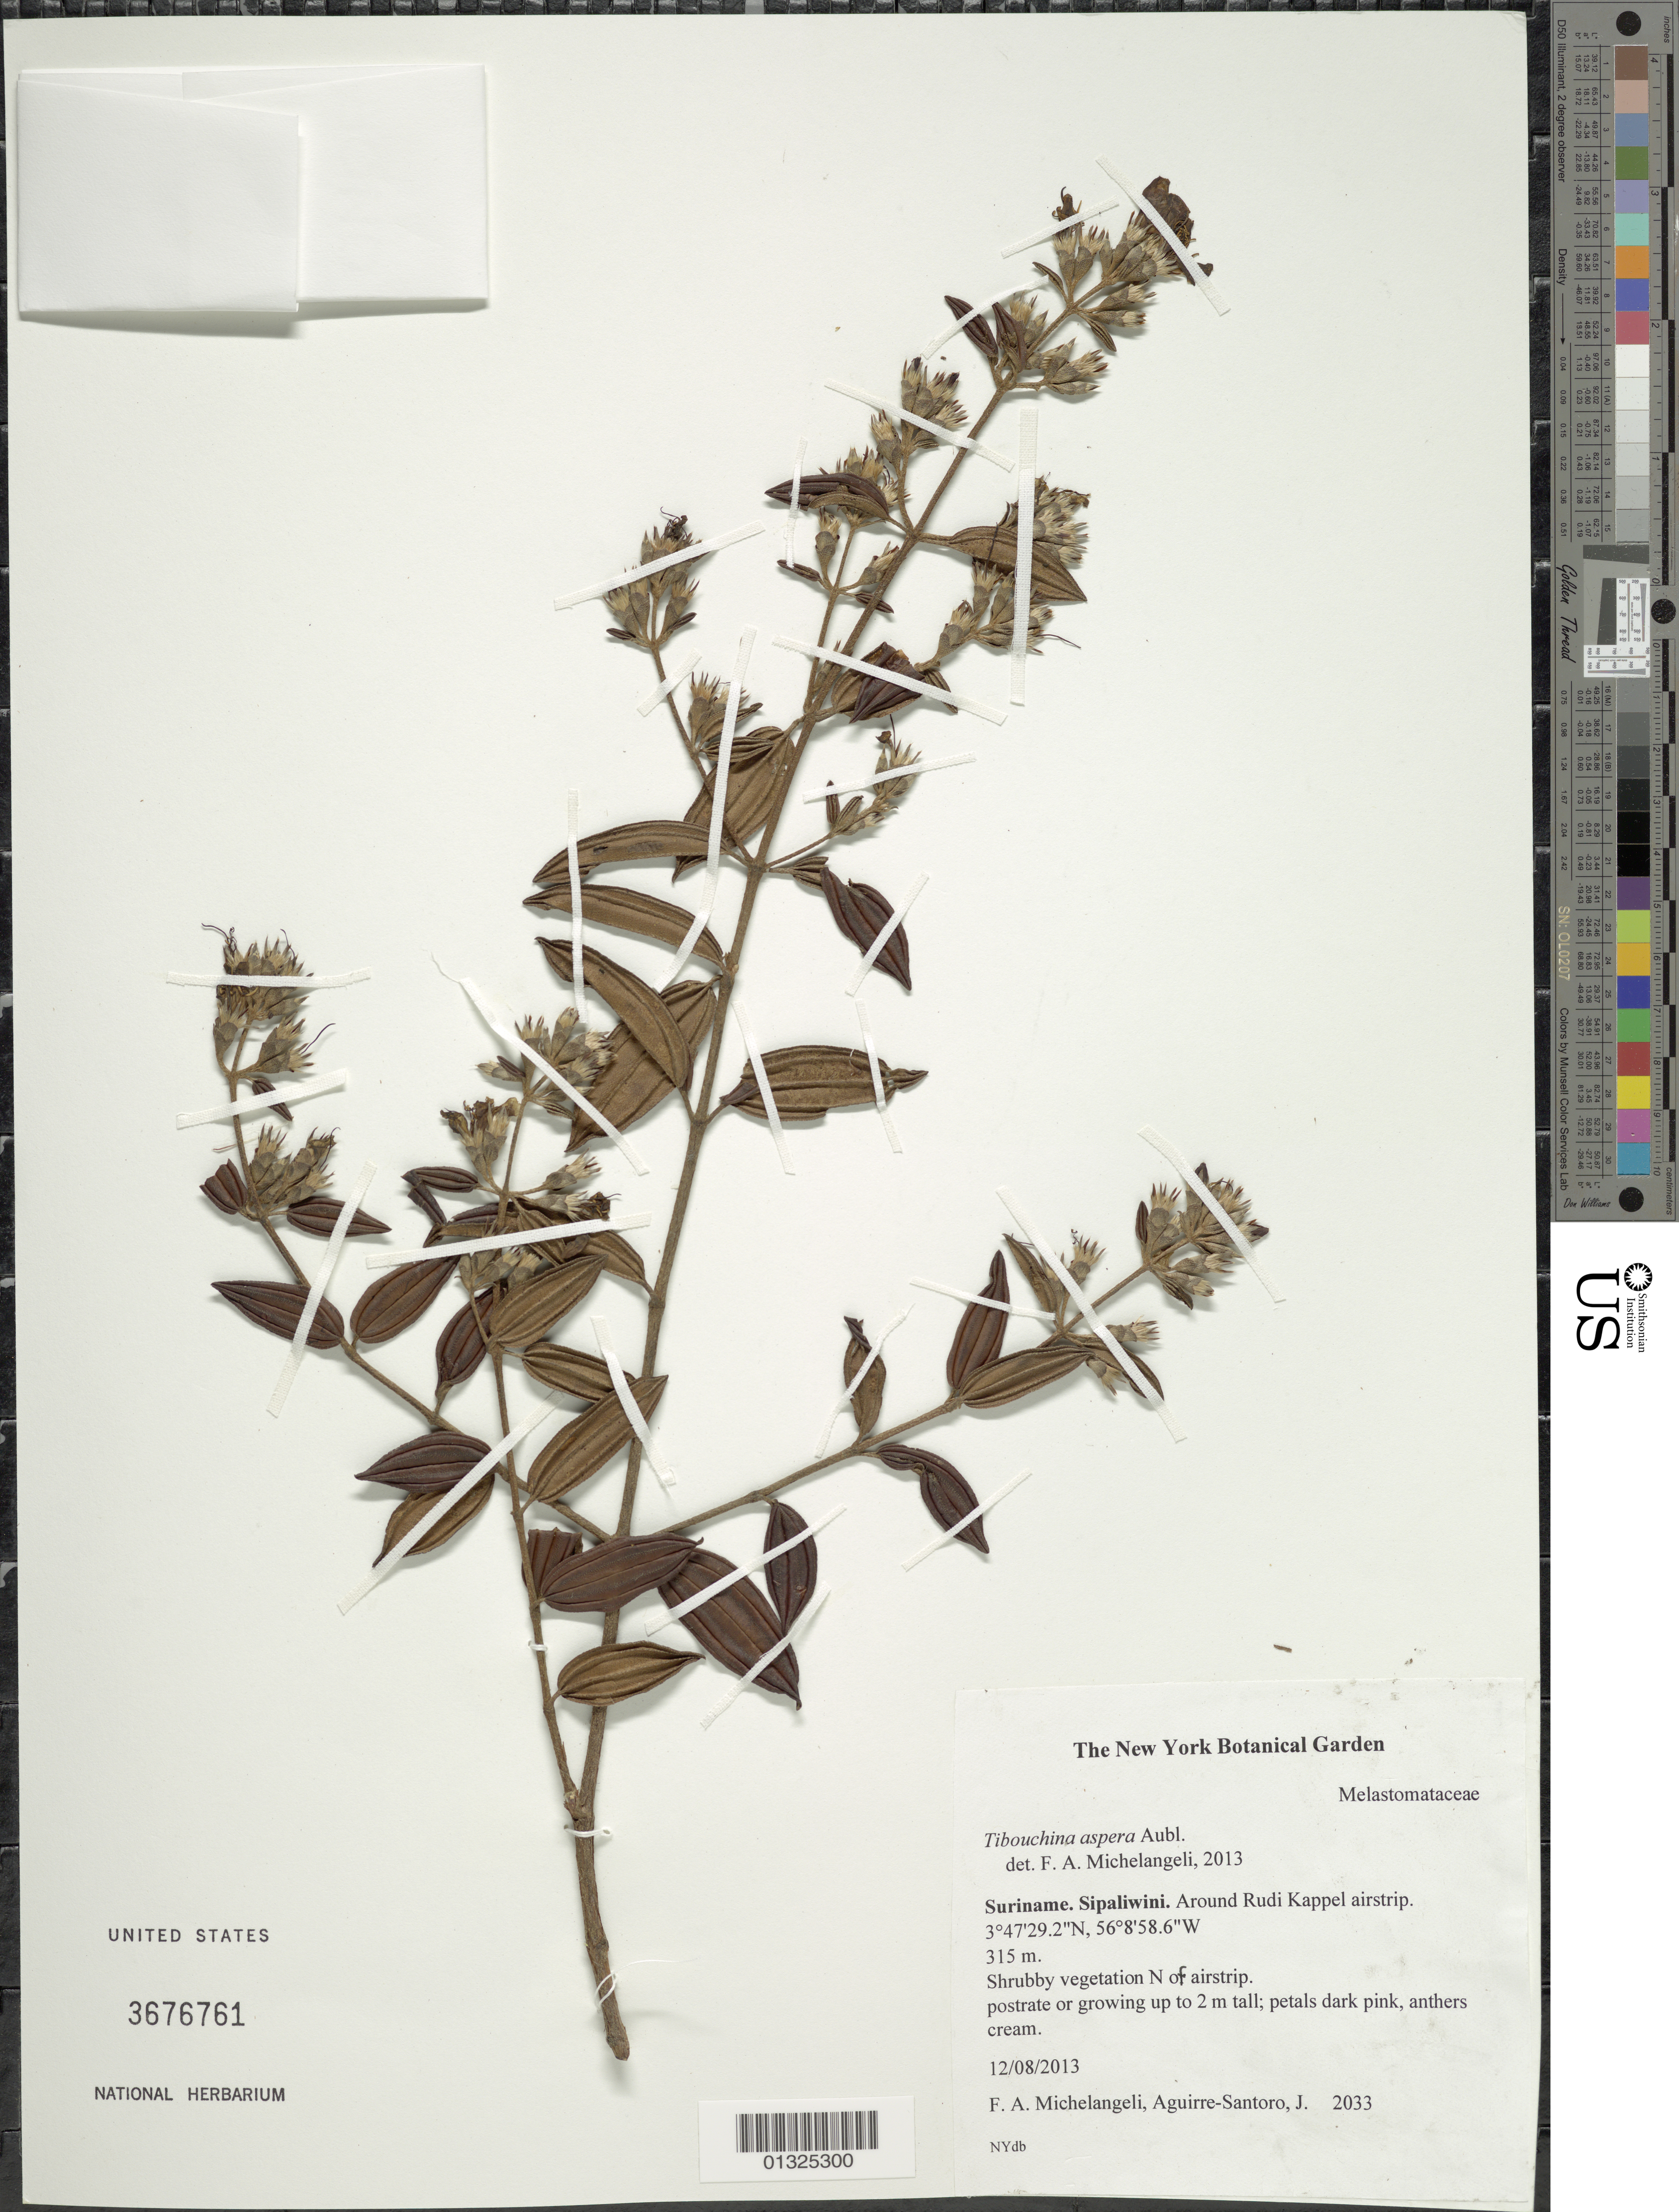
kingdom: Plantae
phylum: Tracheophyta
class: Magnoliopsida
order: Myrtales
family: Melastomataceae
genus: Tibouchina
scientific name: Tibouchina aspera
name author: Aubl.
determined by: Michelangeli, F. A.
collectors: F. A. Michelangeli & J. Aguirre-Santoro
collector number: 2033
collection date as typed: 12 Aug 2013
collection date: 2013-08-12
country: Suriname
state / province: Sipaliwini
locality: Forest near Rudi Kappel savanna.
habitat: Shrubby vegetation N of airstrip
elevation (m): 315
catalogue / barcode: US 3676761